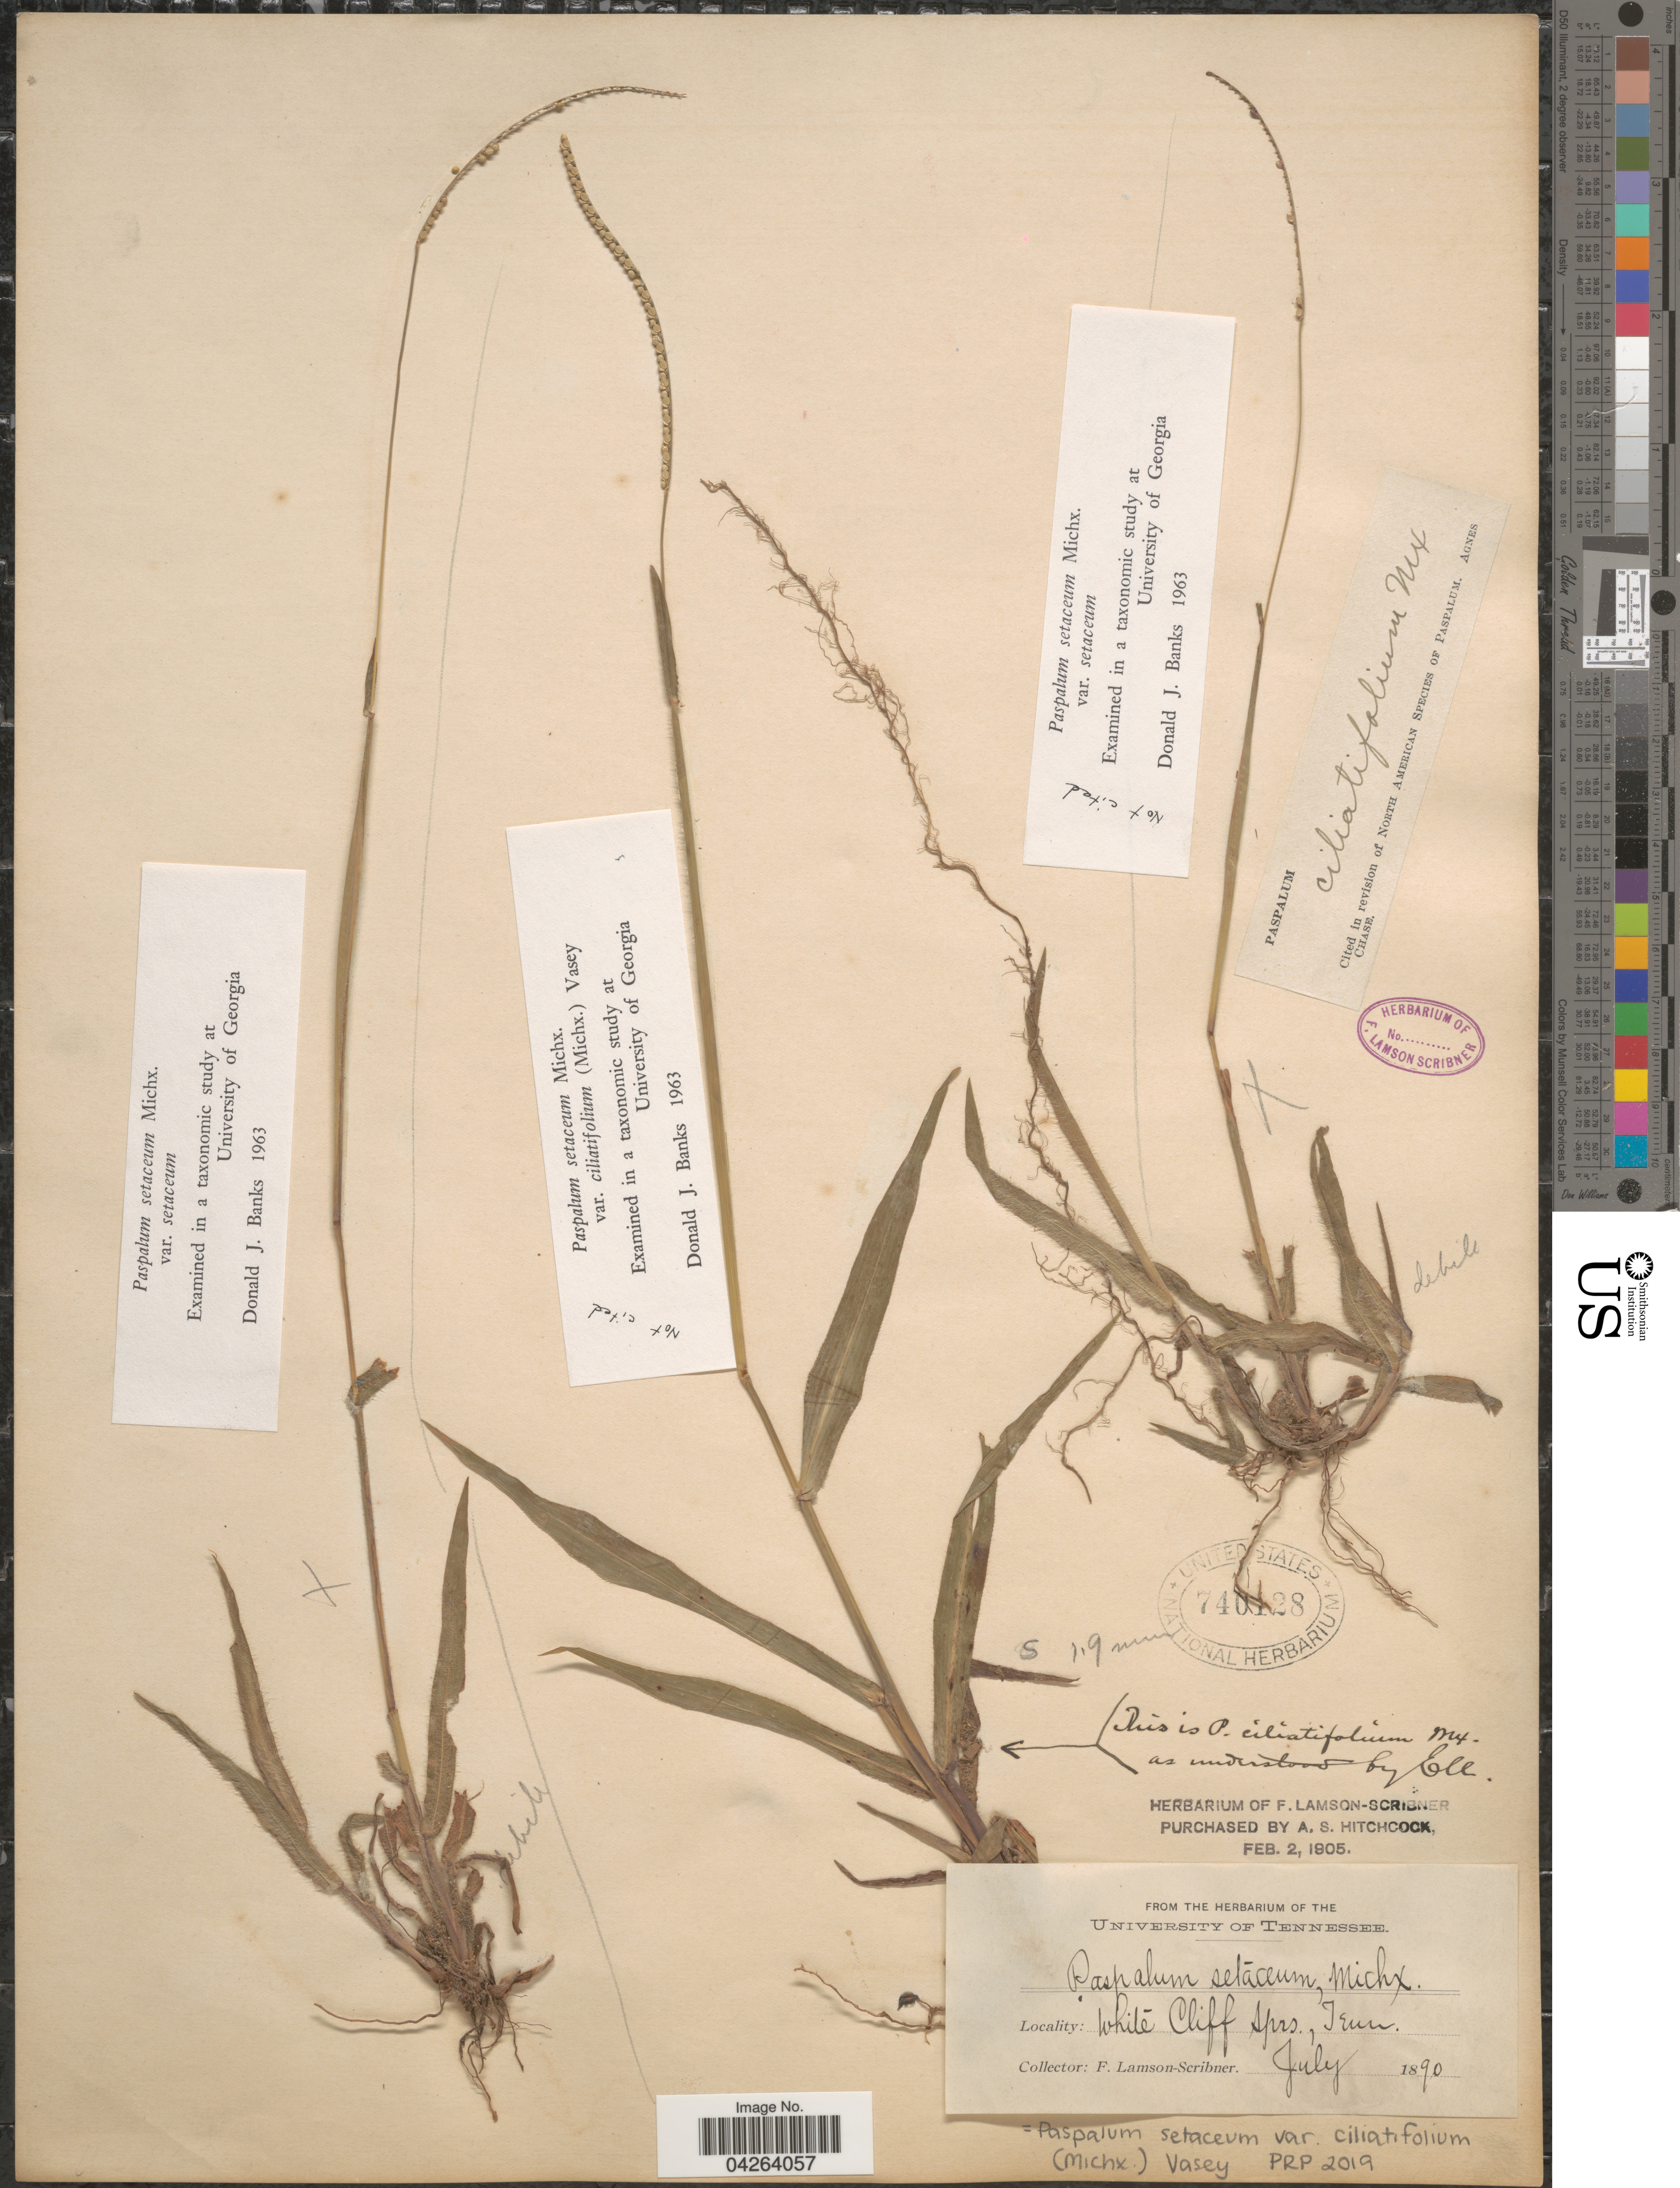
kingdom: Plantae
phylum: Tracheophyta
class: Liliopsida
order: Poales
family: Poaceae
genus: Paspalum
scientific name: Paspalum setaceum var. ciliatifolium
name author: (Michx.) Vasey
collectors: F. Lamson-Scribner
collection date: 1890-07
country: United States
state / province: Tennessee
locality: White Cliff Sprs.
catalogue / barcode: US 740128